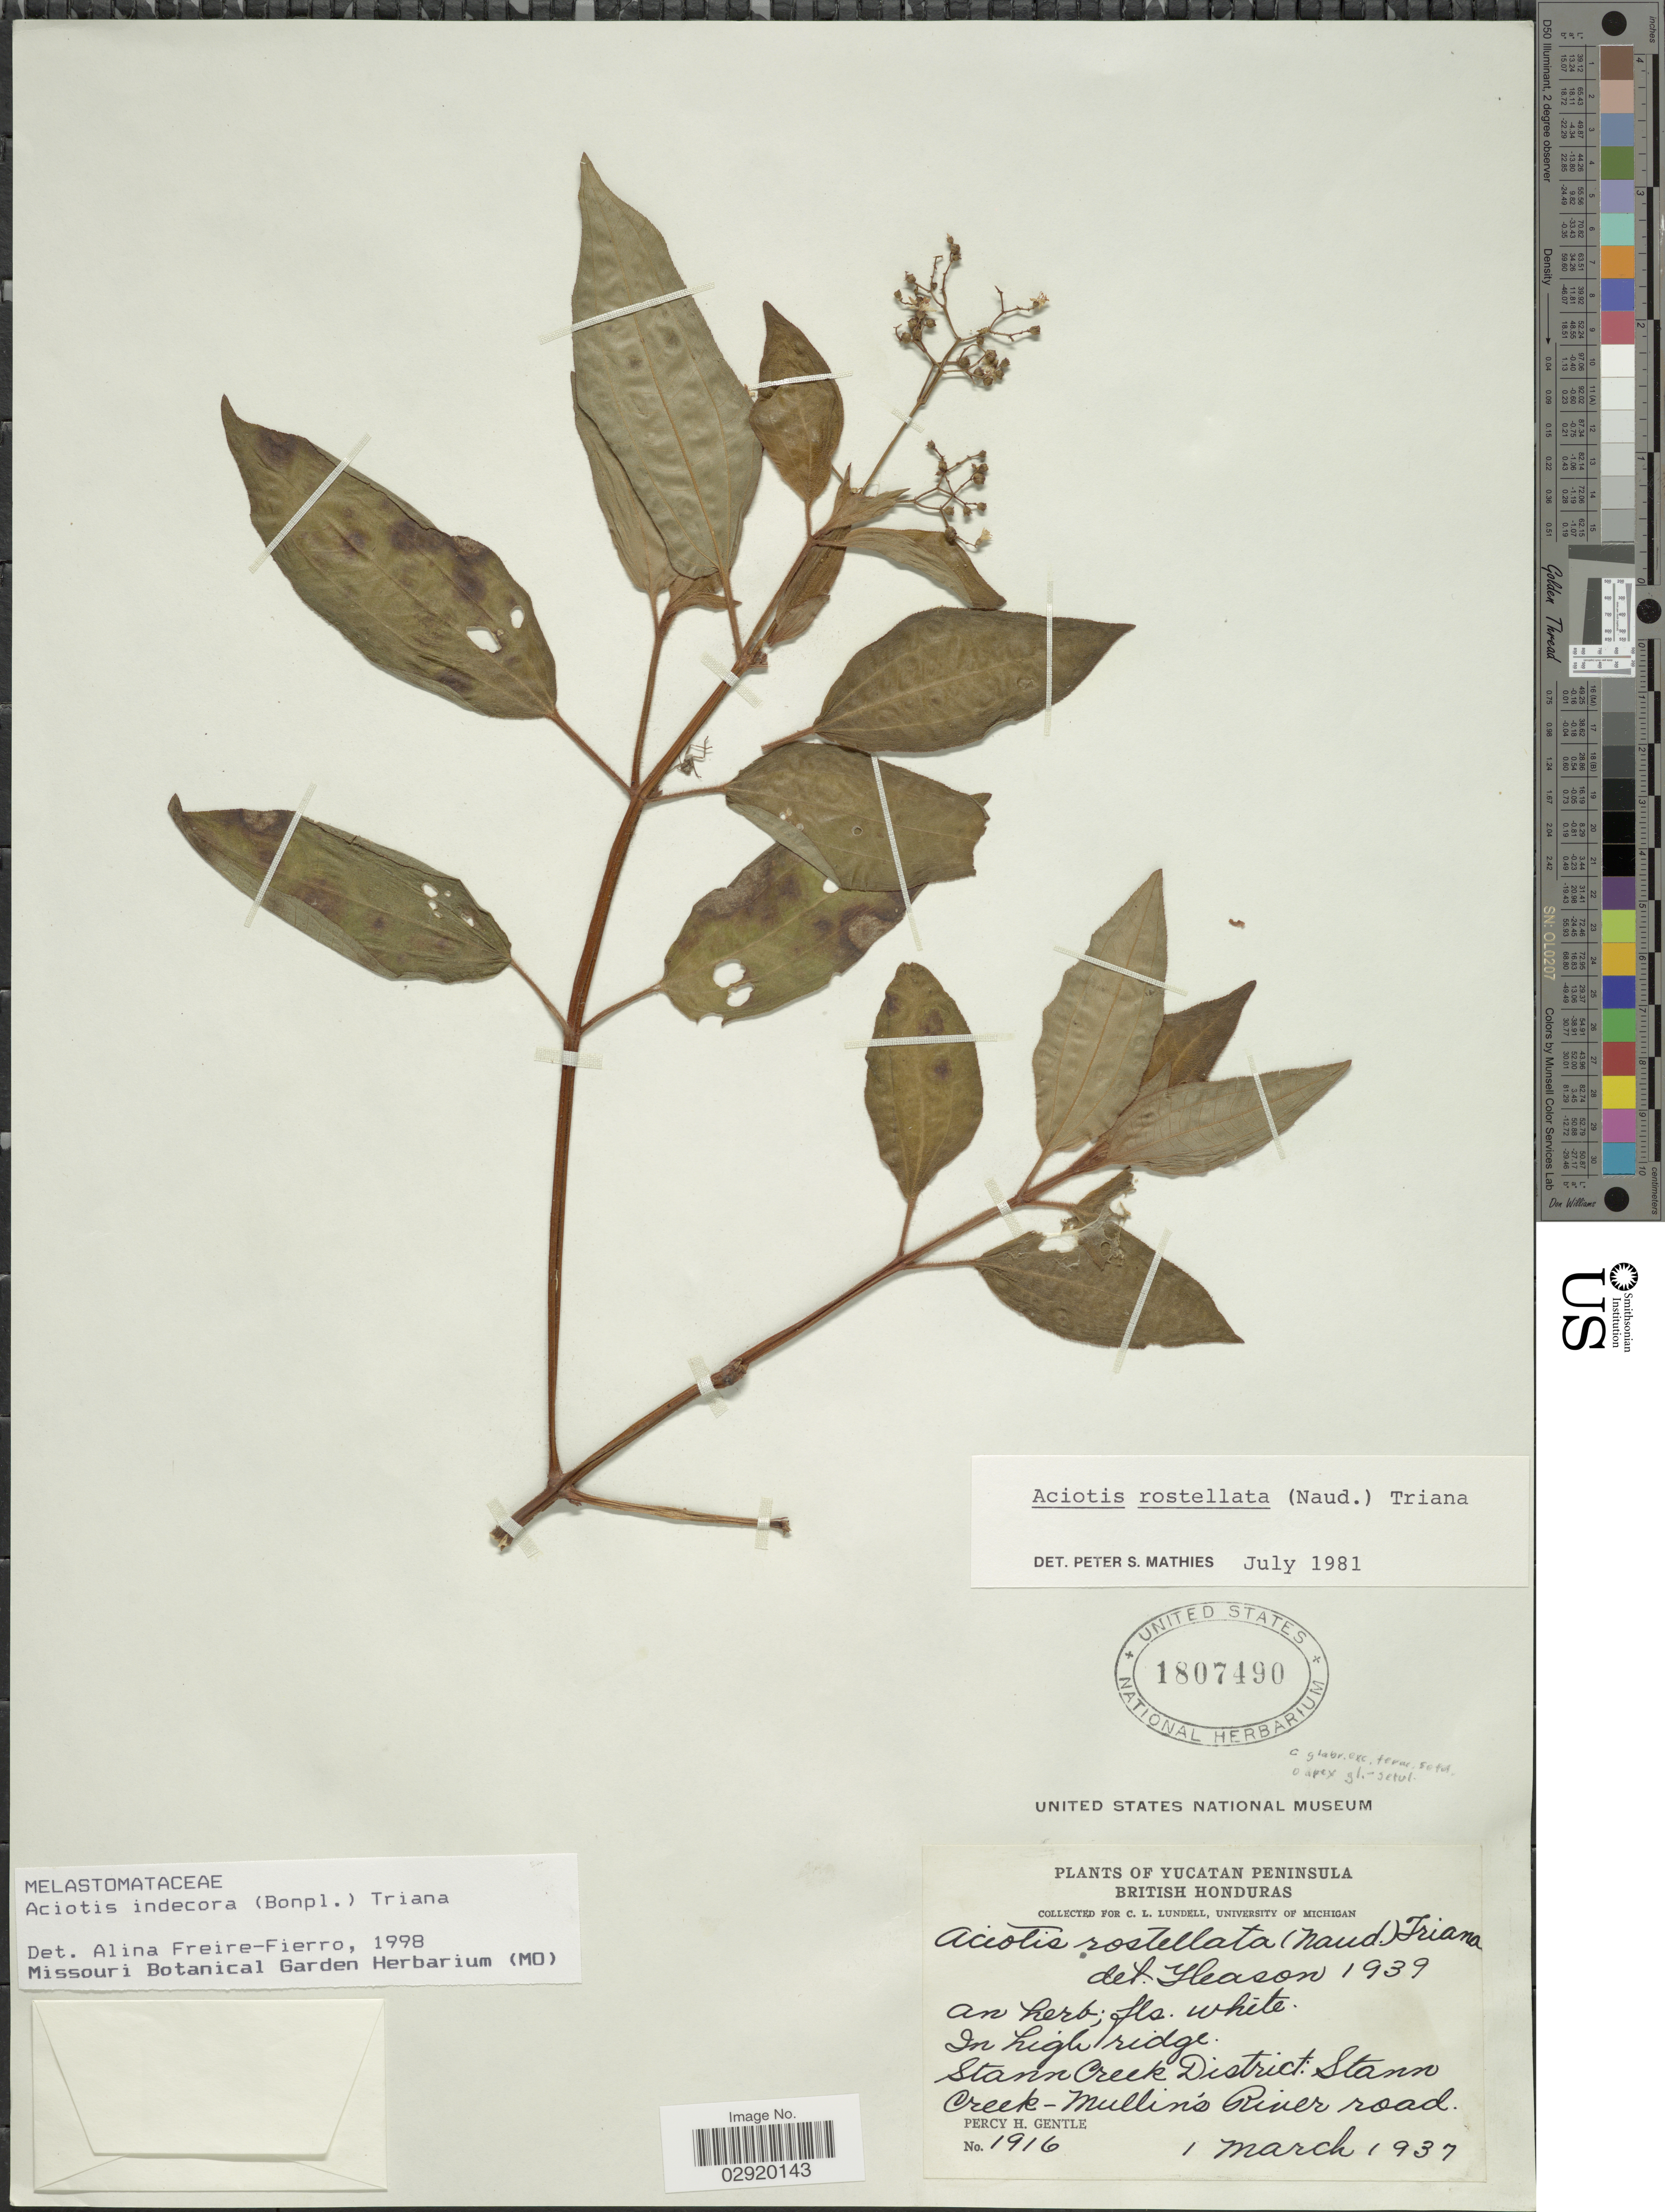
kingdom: Plantae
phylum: Tracheophyta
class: Magnoliopsida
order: Myrtales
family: Melastomataceae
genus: Aciotis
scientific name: Aciotis indecora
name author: (Bonpl.) Triana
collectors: P. H. Gentle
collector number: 1916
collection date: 1937-03-01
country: Belize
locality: Yucatan Peninsula. British Honduras. Stann Creek District: Stann Creek-Mullins River road.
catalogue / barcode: US 1807490